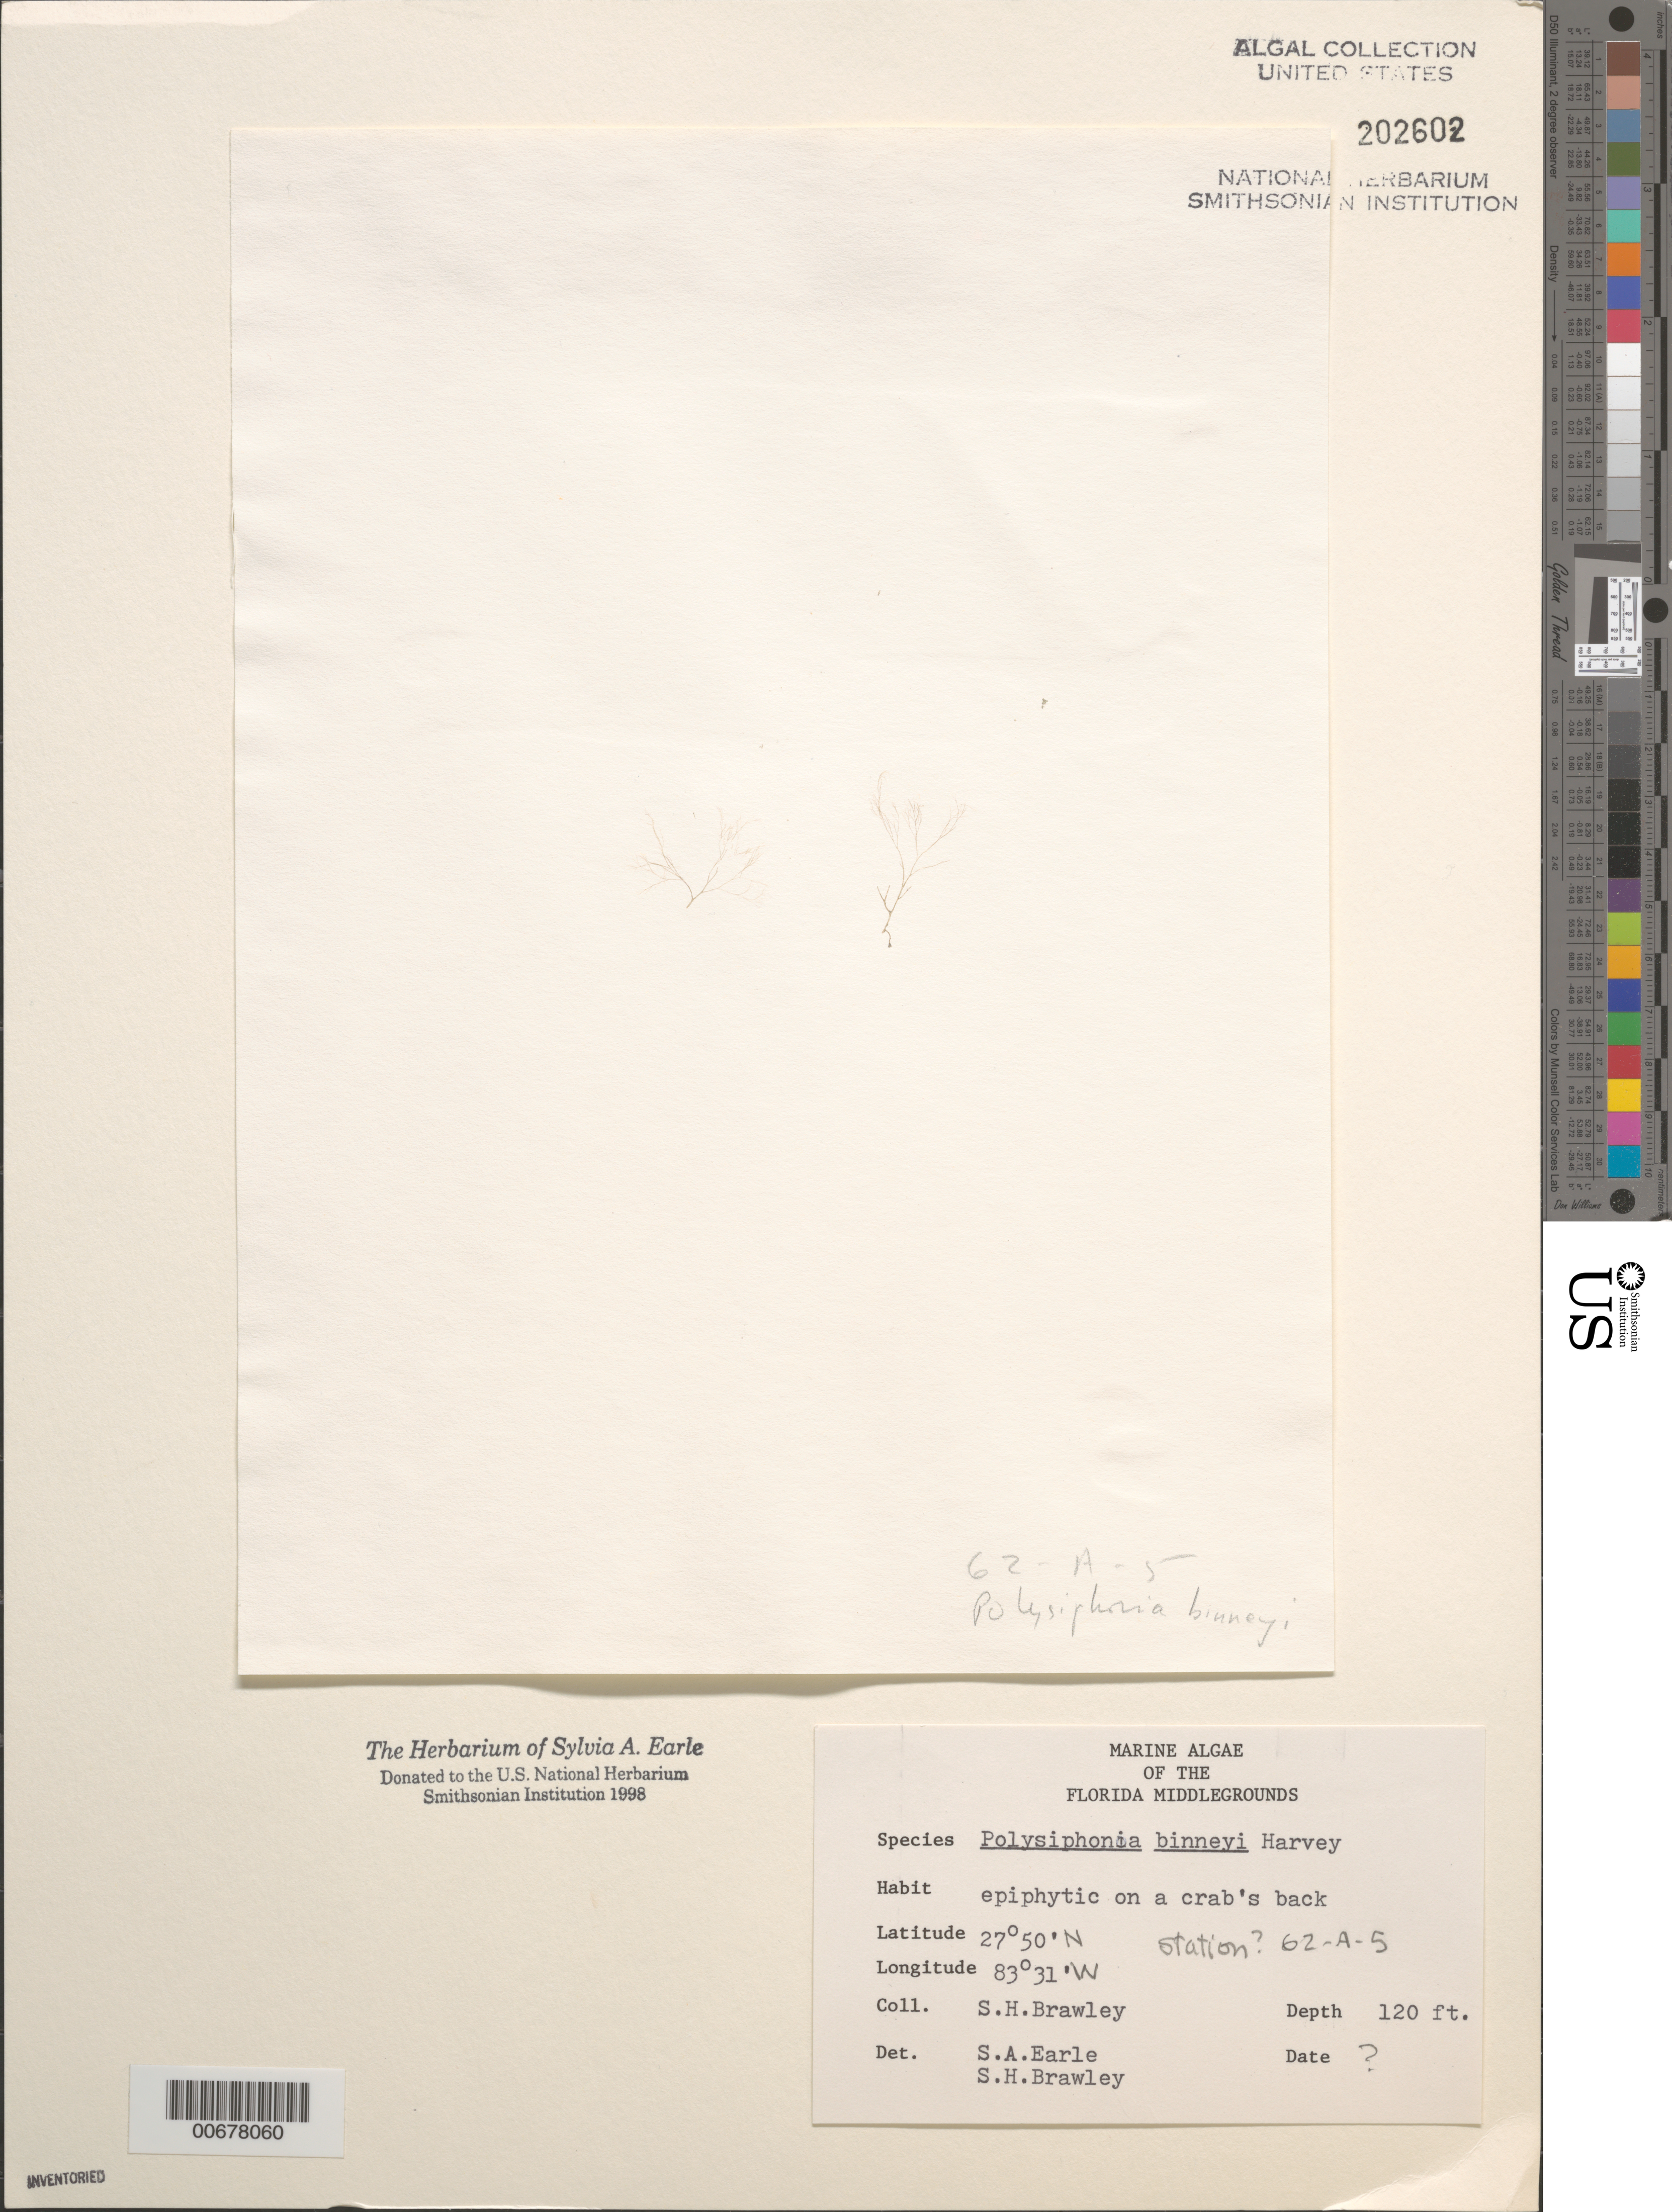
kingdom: Plantae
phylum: Rhodophyta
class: Florideophyceae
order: Ceramiales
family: Rhodomelaceae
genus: Polysiphonia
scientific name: Polysiphonia binneyi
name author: Harv.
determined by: Earle, S. A.; Brawley, S. H.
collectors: S. A. Earle & S. Brawley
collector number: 62-A-5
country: United States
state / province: Florida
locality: Florida Middle Grounds, Gulf of Mexico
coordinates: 27 50' N, 83 31' W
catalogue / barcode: US 202602